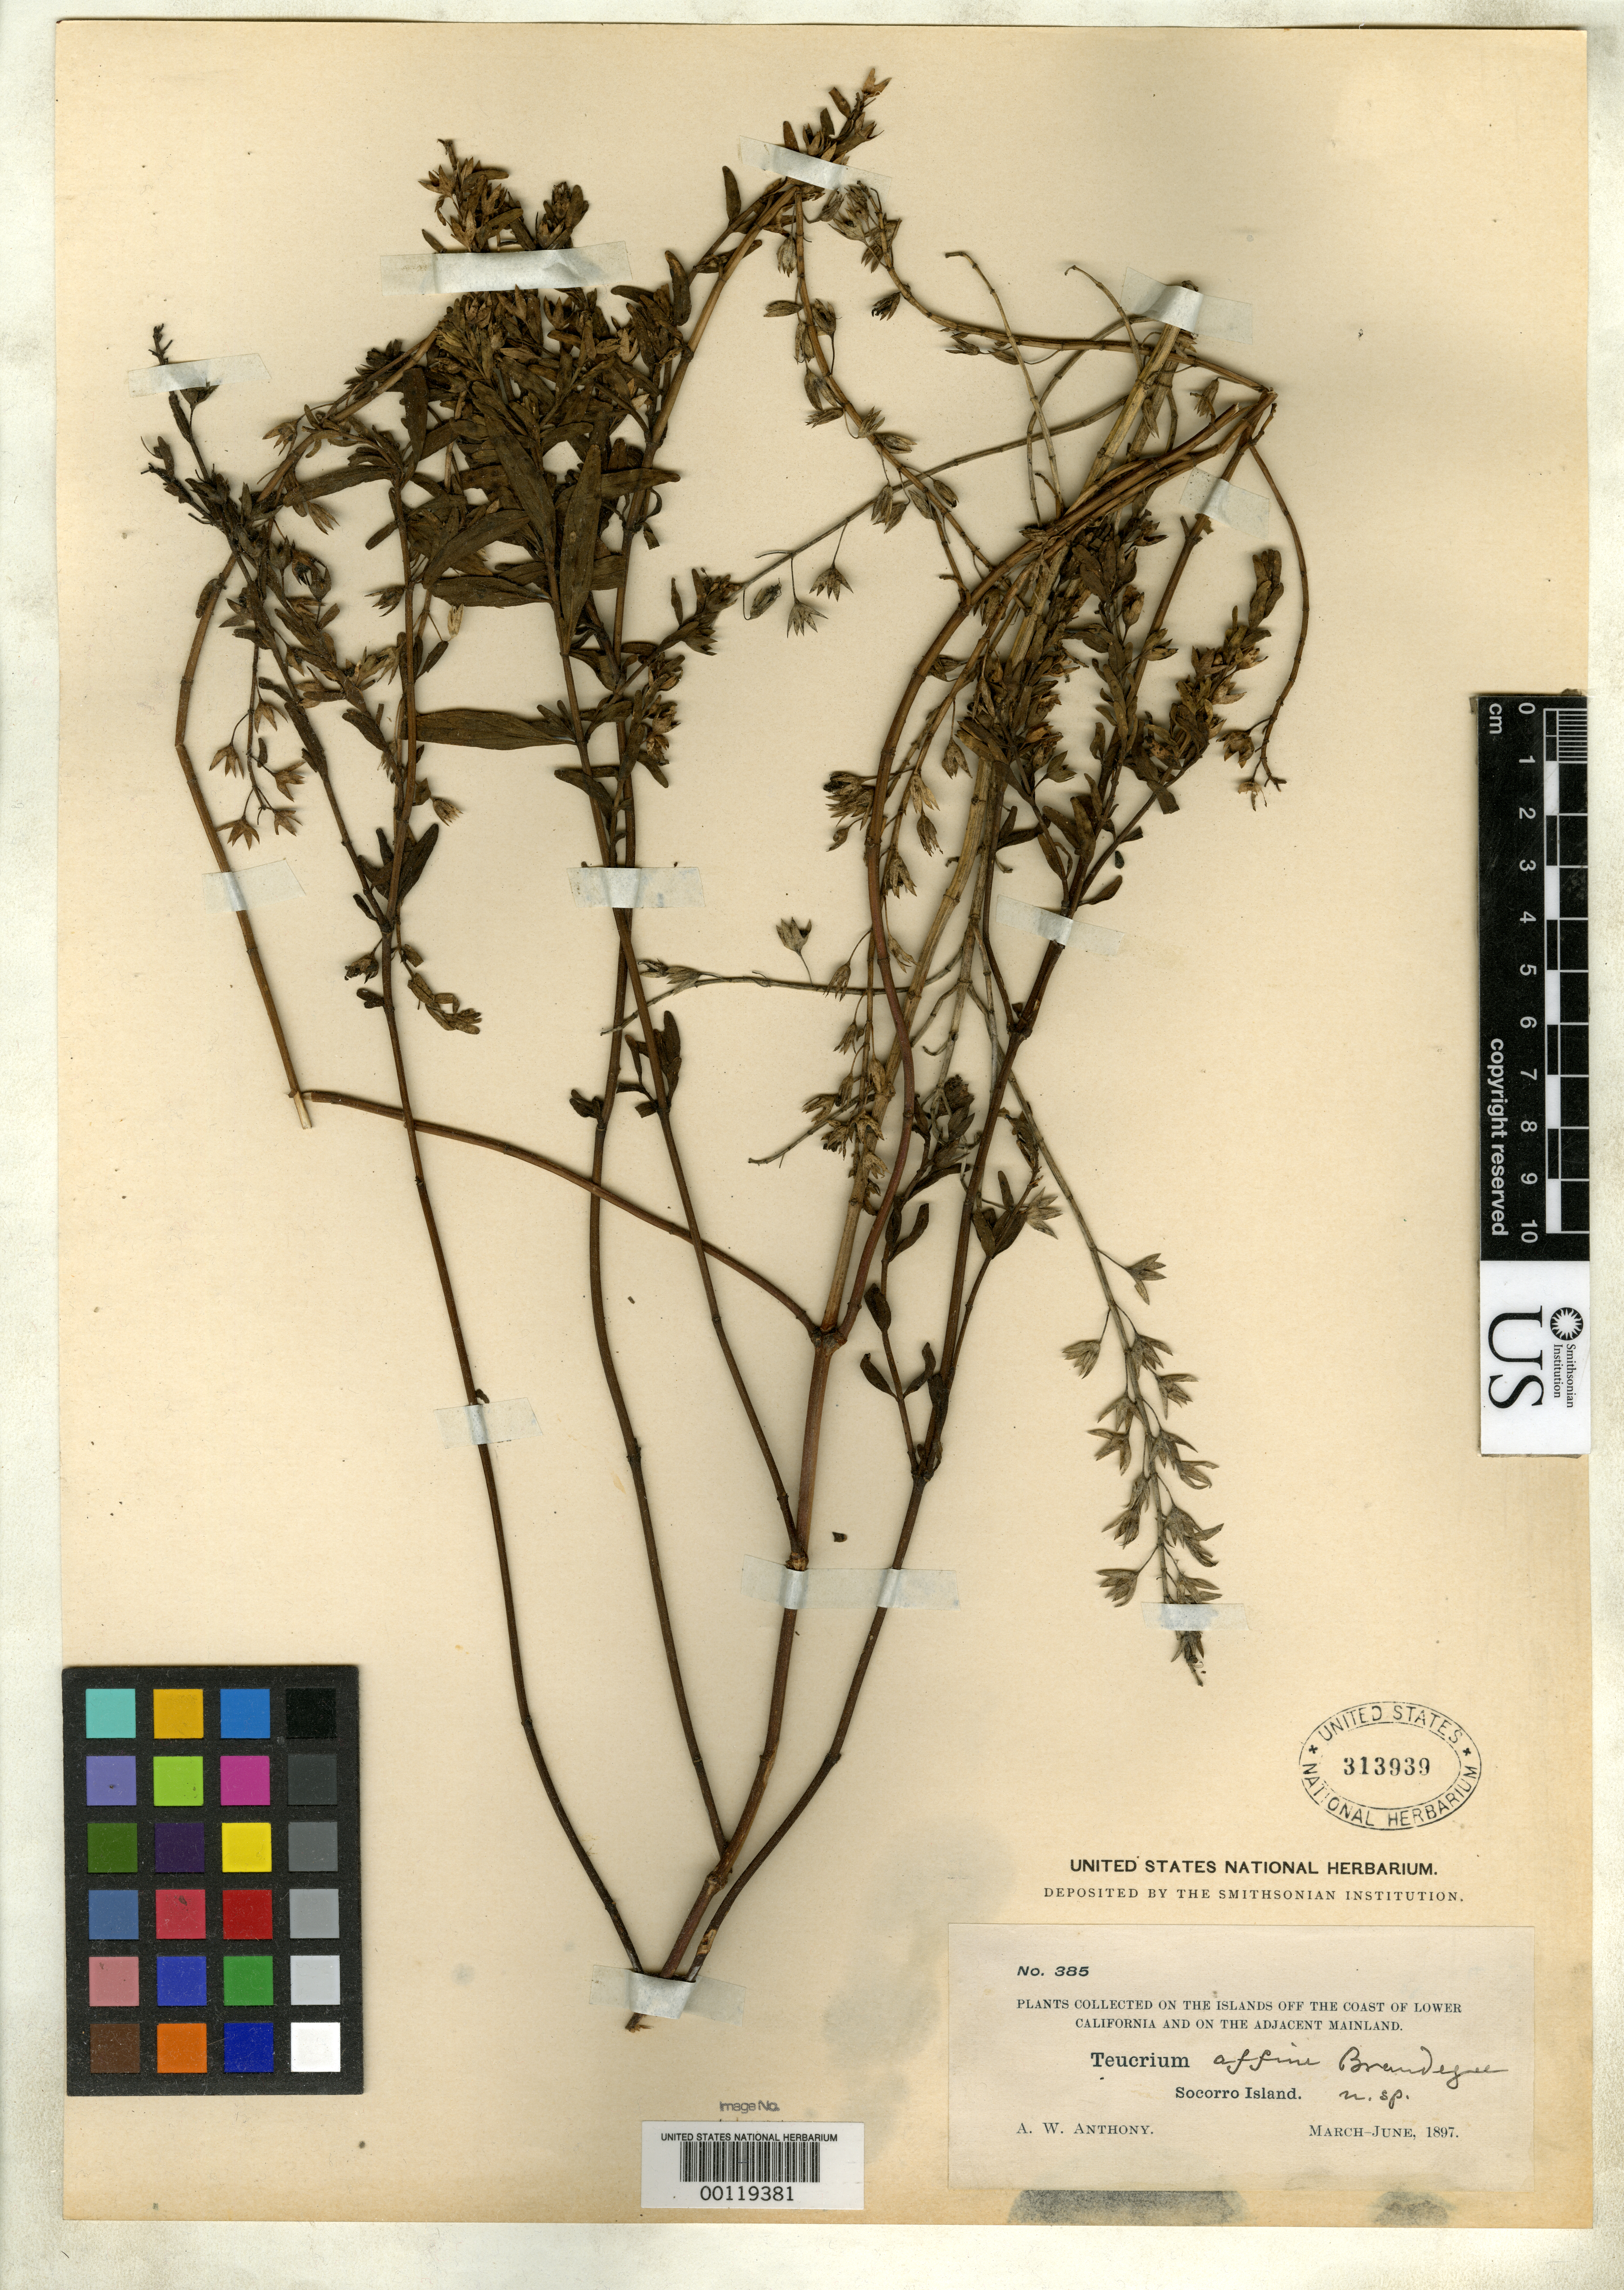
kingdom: Plantae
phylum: Tracheophyta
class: Magnoliopsida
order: Lamiales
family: Lamiaceae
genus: Teucrium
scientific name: Teucrium affine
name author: Brandegee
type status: Isotype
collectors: A. W. Anthony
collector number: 385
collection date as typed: Mar 1897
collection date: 1897-03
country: Mexico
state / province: Colima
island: Socorro Island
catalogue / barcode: US 313939